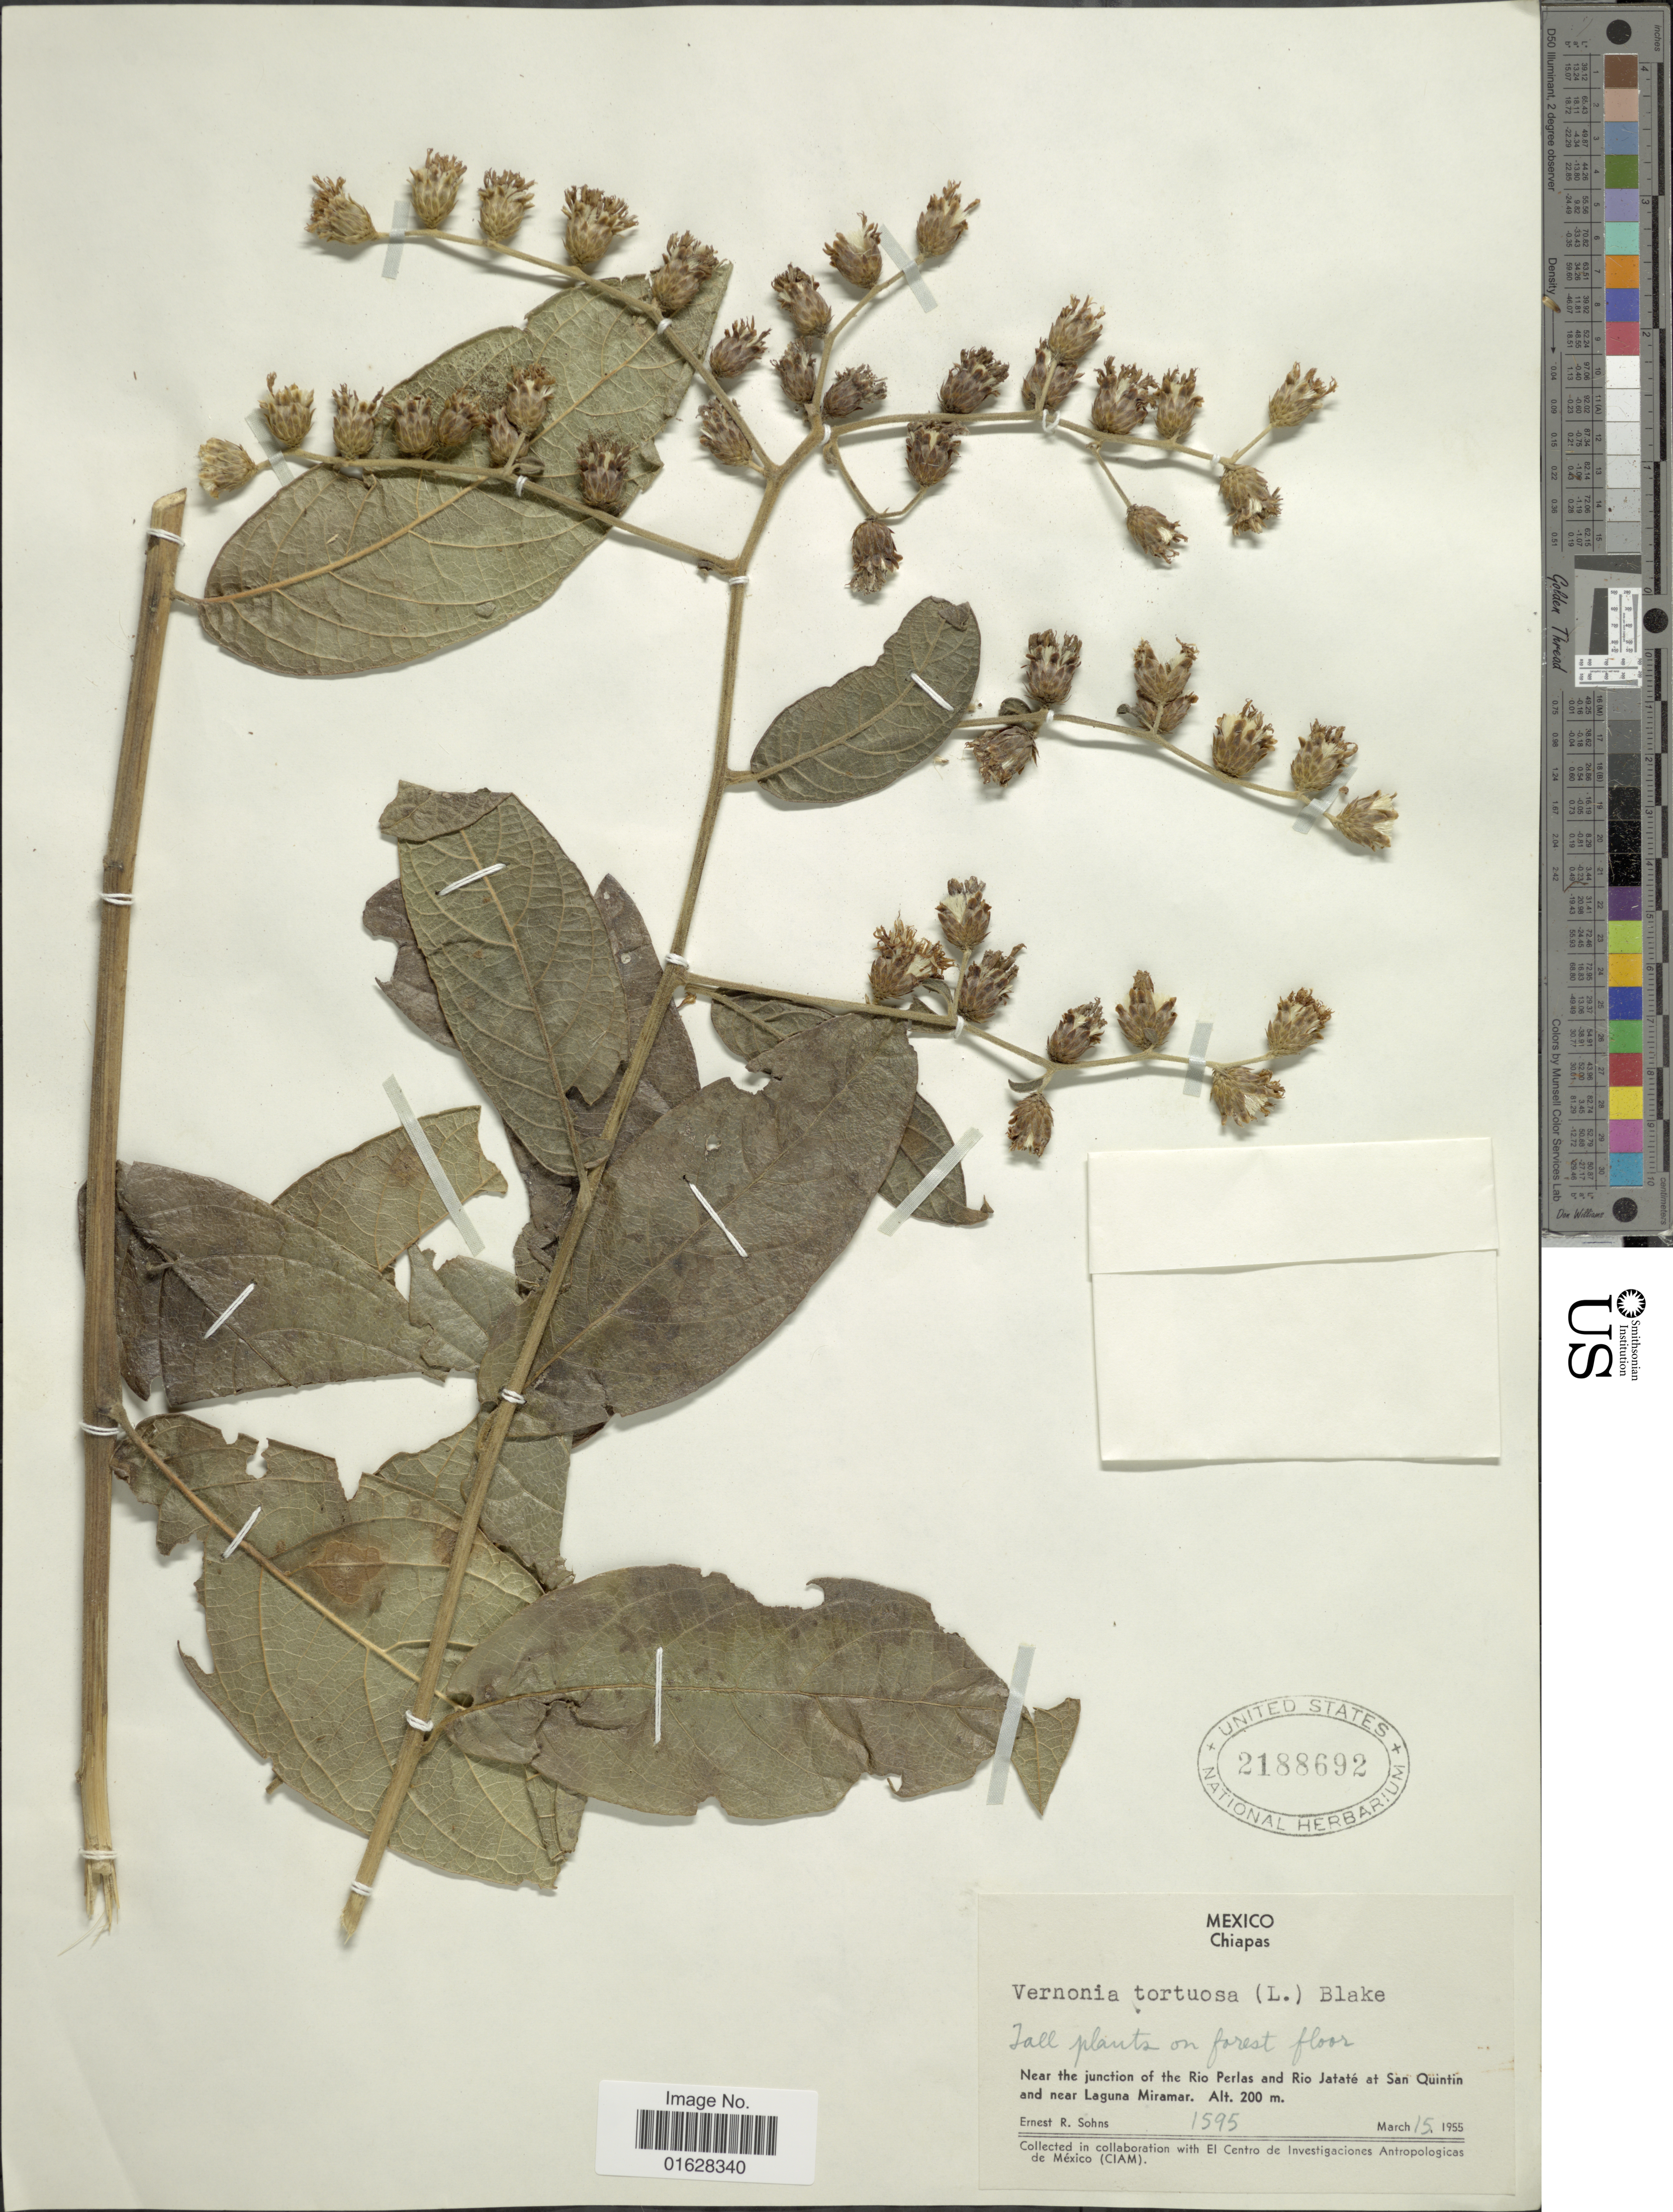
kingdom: Plantae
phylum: Tracheophyta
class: Magnoliopsida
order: Asterales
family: Asteraceae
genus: Lepidaploa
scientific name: Lepidaploa tortuosa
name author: (L.) H. Rob.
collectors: E. R. Sohns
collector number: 1595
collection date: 1955-03-15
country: Mexico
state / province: Chiapas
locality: Near the junction of the Rio Perlas and Rio Jatate at San Quintin and near Laguna Miramar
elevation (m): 200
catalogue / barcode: US 2188692